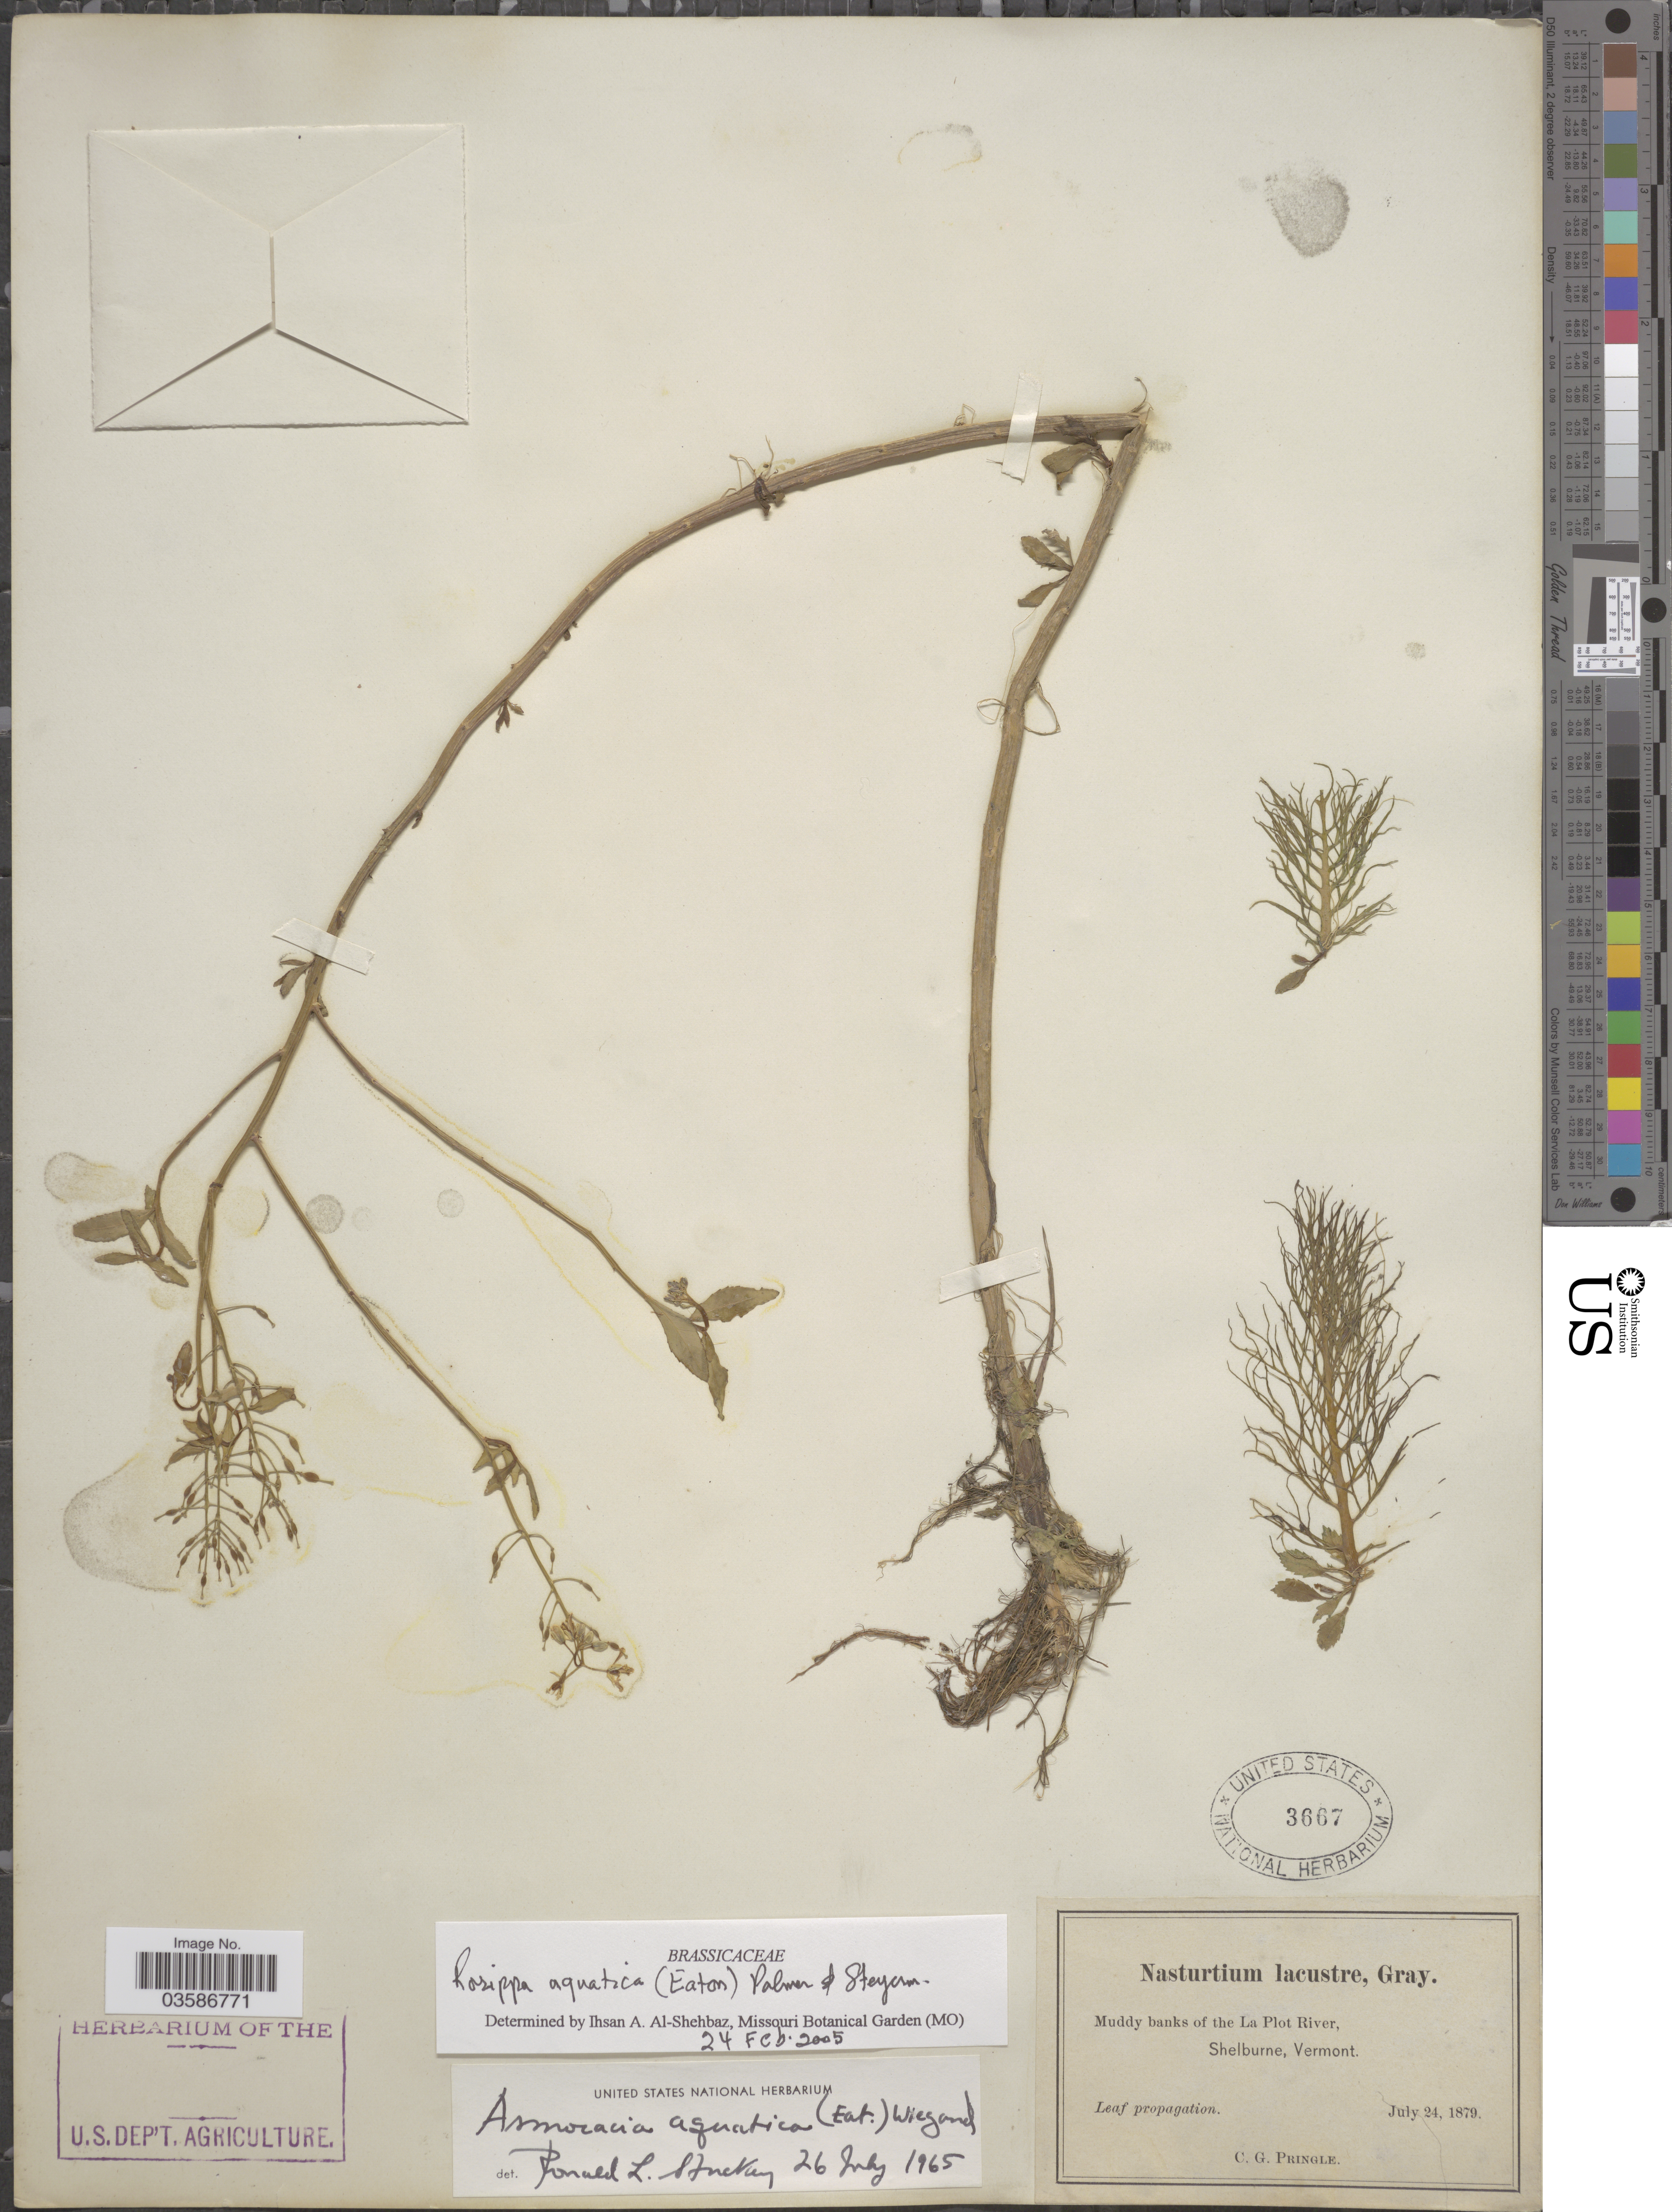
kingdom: Plantae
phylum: Tracheophyta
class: Magnoliopsida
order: Brassicales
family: Brassicaceae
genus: Rorippa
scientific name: Rorippa aquatica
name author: (Eaton) E.J. Palmer & Steyerm.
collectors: C. G. Pringle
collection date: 1879-07-24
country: United States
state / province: Vermont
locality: Muddy banks of the La Plot River, Shelburne.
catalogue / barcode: US 3667